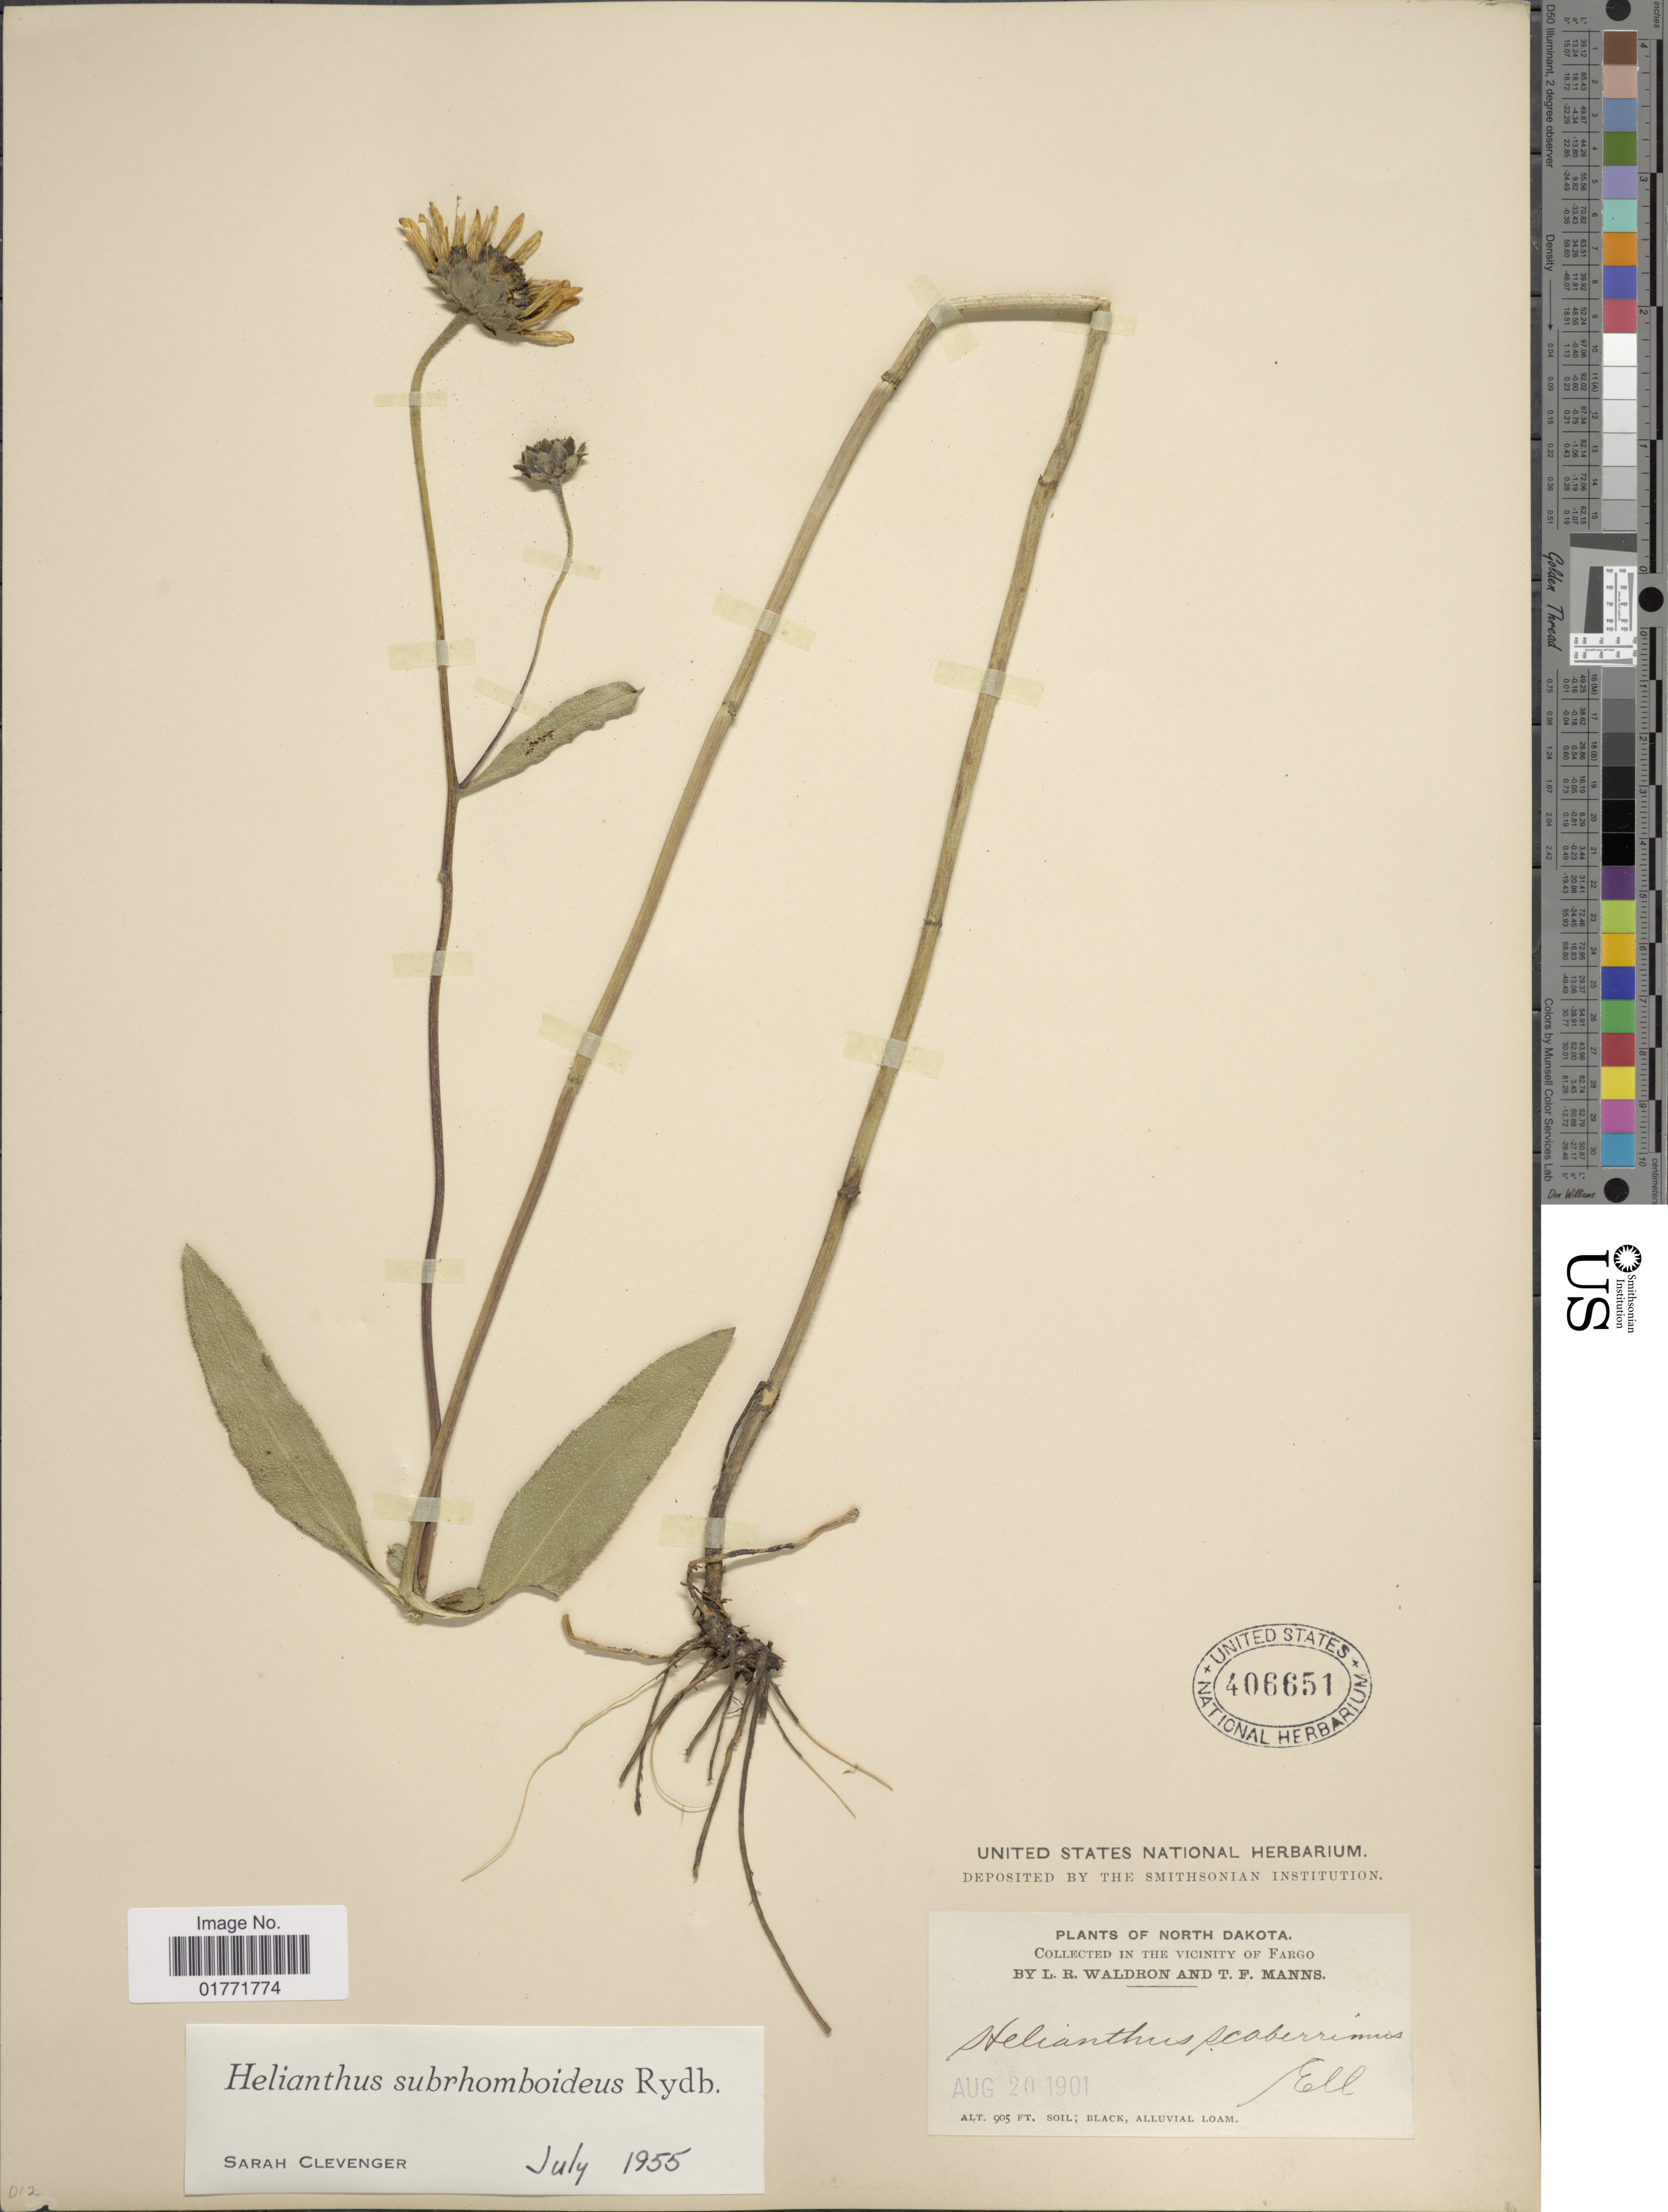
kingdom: Plantae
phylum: Tracheophyta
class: Magnoliopsida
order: Asterales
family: Asteraceae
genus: Helianthus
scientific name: Helianthus subrhomboideus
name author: Rydb.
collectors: L. Waldron & T. Manns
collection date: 1901-08-20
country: United States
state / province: North Dakota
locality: North Dakota. Vicinity of Fargo.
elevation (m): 276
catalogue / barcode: US 406651